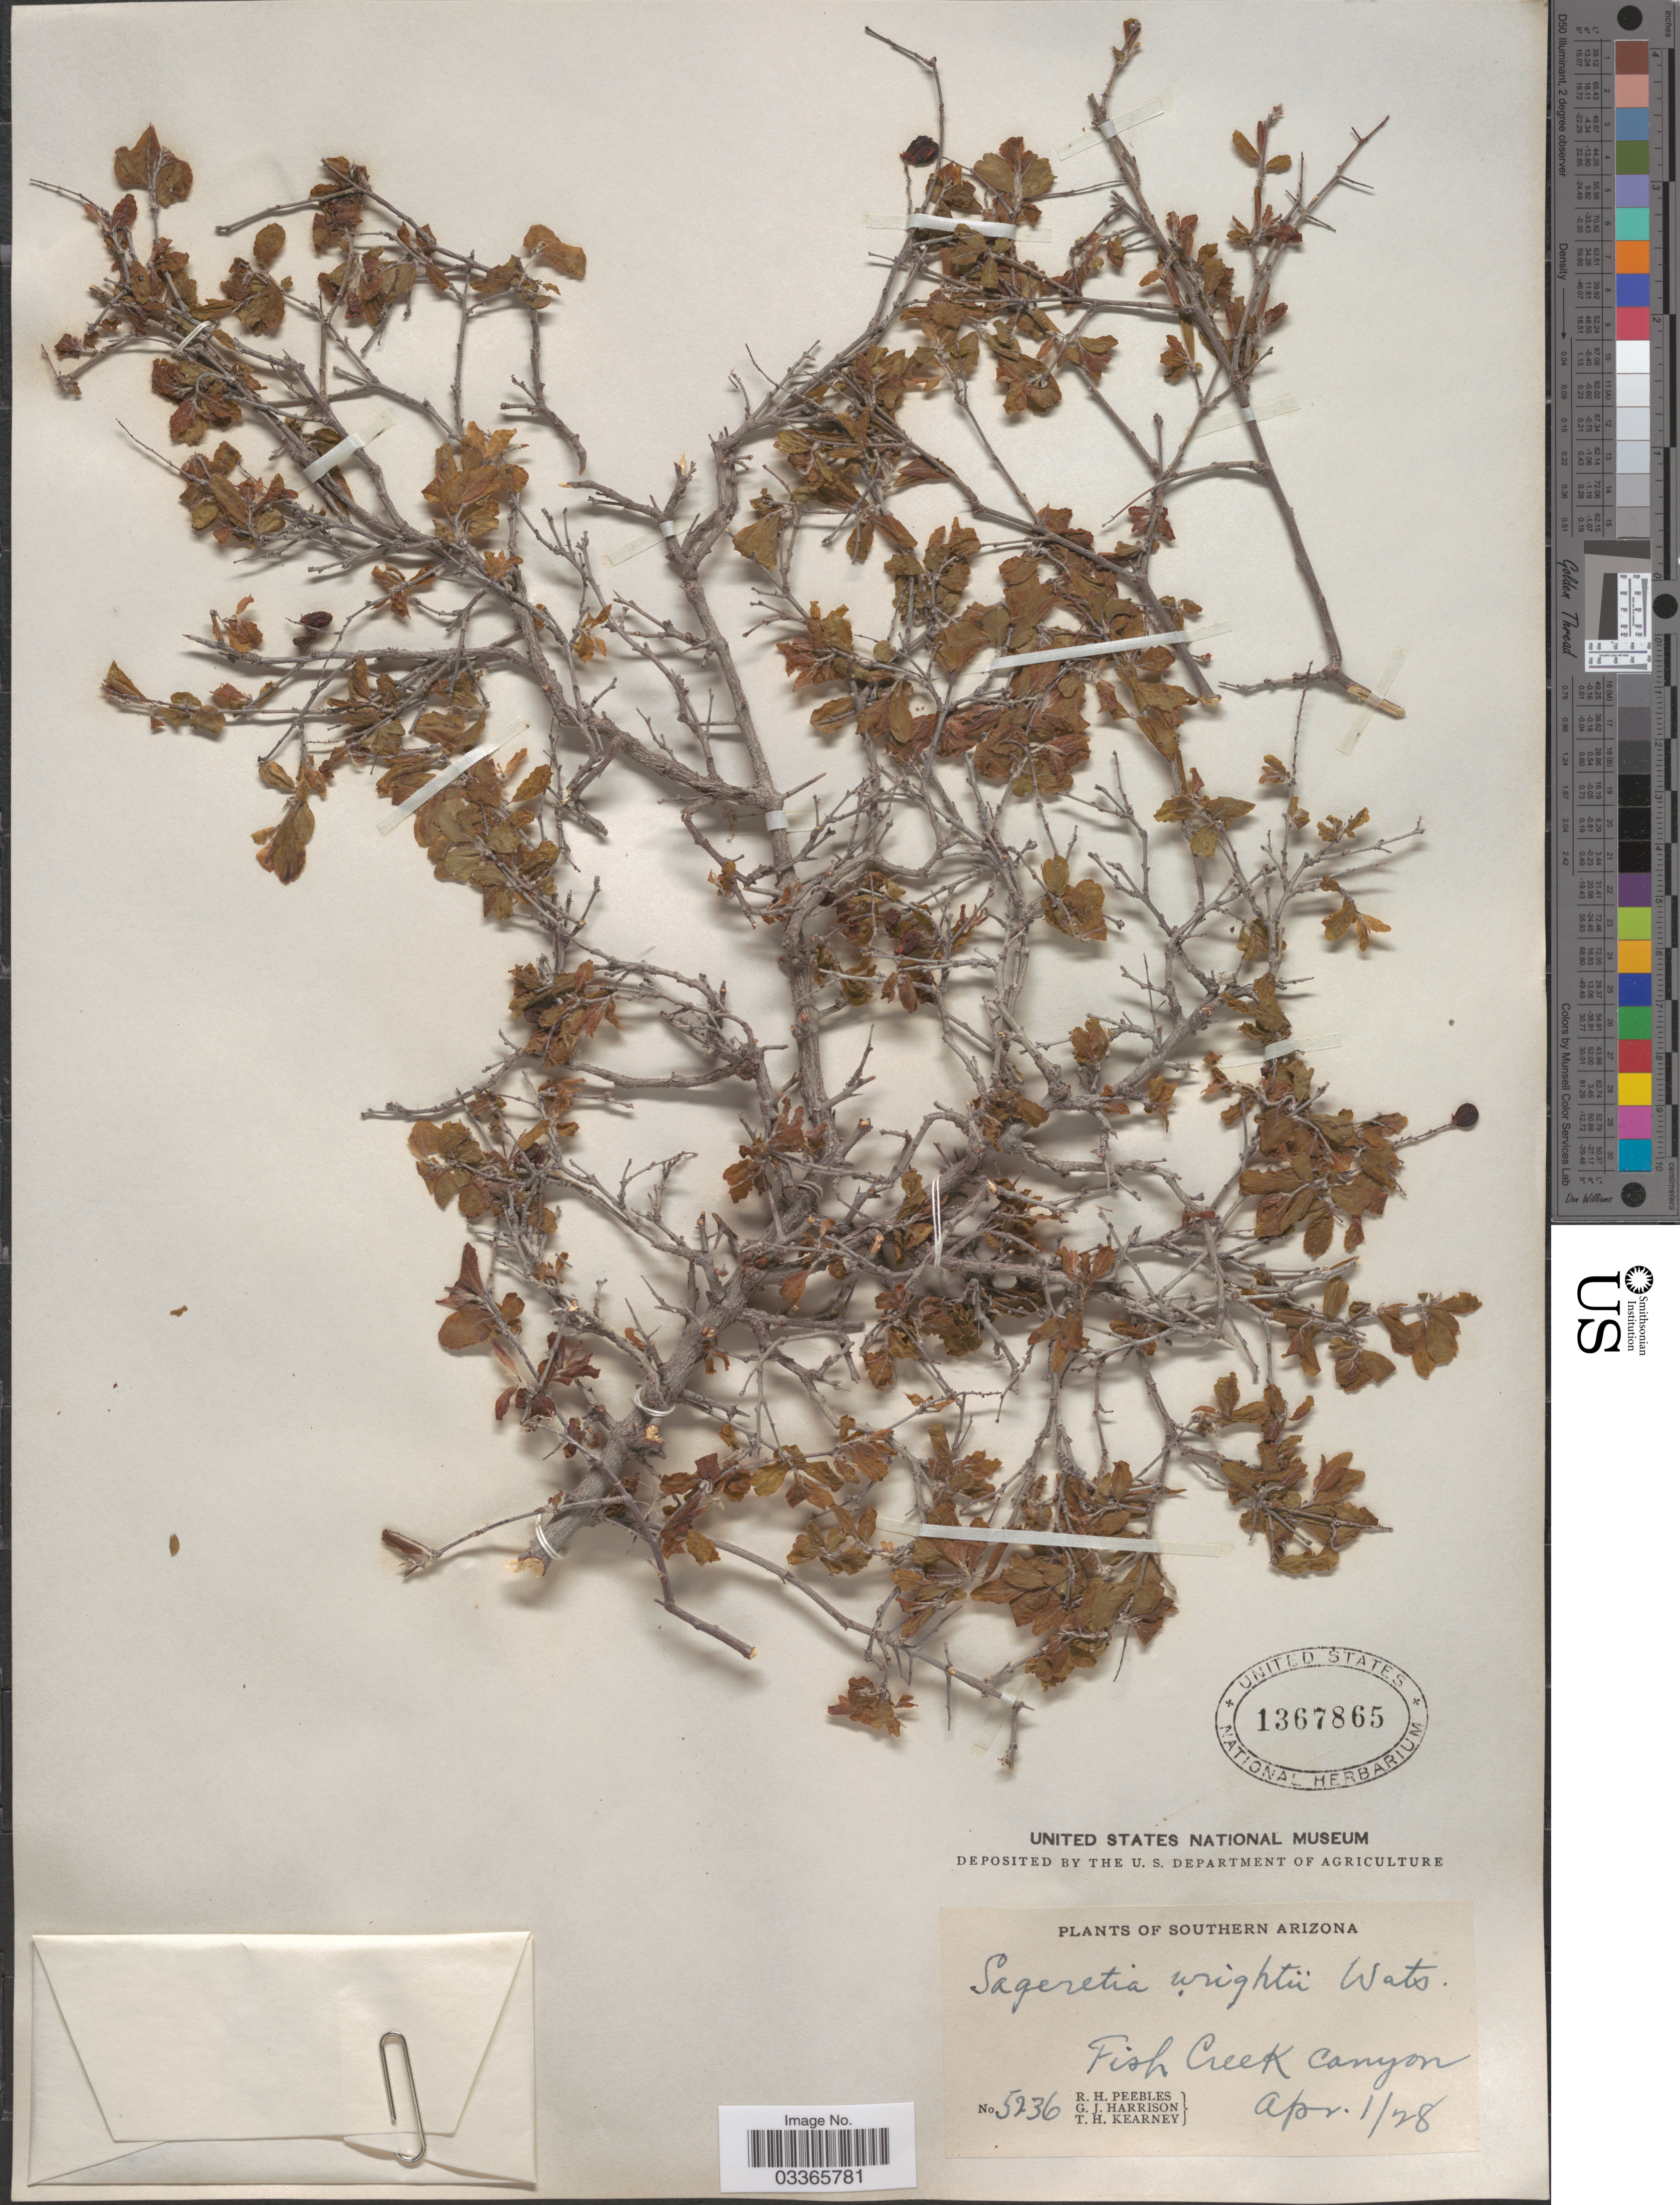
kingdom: Plantae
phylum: Tracheophyta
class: Magnoliopsida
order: Rosales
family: Rhamnaceae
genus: Sageretia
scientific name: Sageretia wrightii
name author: S. Watson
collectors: R. H. Peebles, G. J. Harrison & T. H. Kearney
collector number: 5236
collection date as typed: Transcribed d/m/y: 1/4/28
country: United States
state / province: Arizona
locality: Southern Arizona. Fish Creek Canyon.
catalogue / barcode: US 1367865